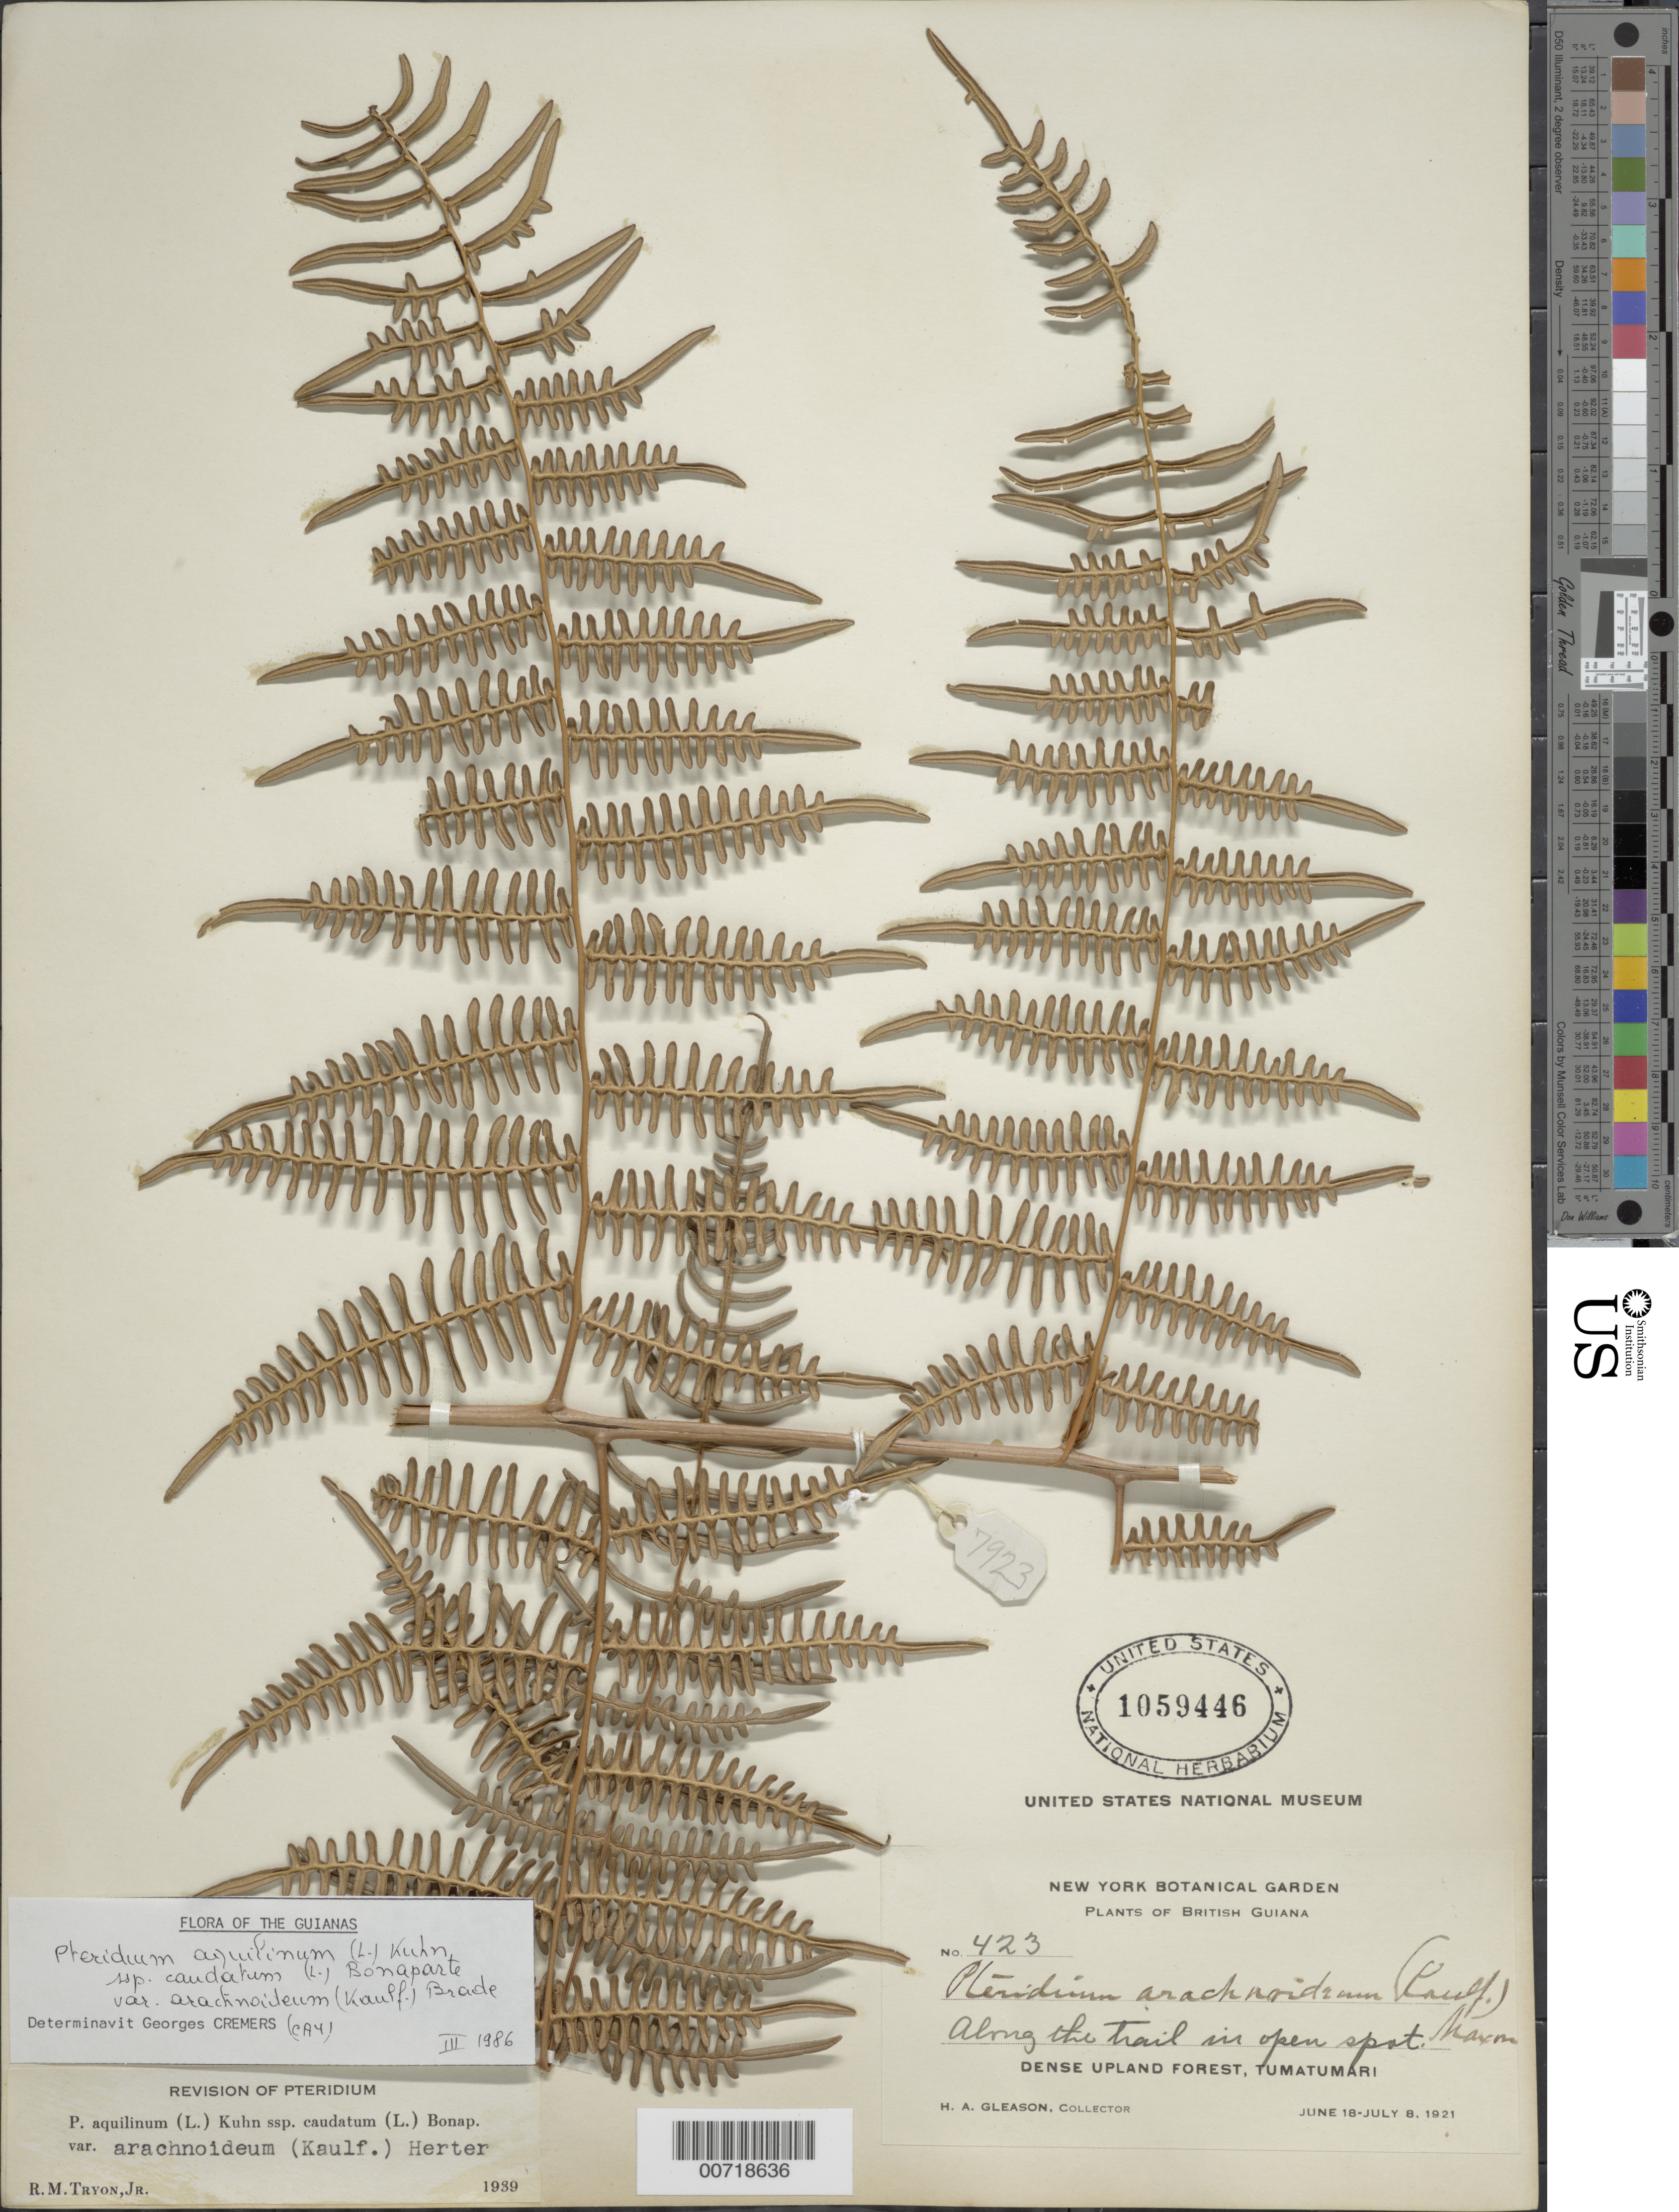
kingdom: Plantae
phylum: Tracheophyta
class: Polypodiopsida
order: Polypodiales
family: Dennstaedtiaceae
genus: Pteridium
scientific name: Pteridium arachnoideum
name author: (Kaulf.) Maxon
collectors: H. A. Gleason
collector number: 423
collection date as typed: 18-Jun-21 to 8-Jul-21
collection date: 1921-06-18/1921-07-08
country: Guyana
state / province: Potaro-Siparuni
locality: Tumatumari Village, Potaro R.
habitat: Along trail in open spot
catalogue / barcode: US 1059446